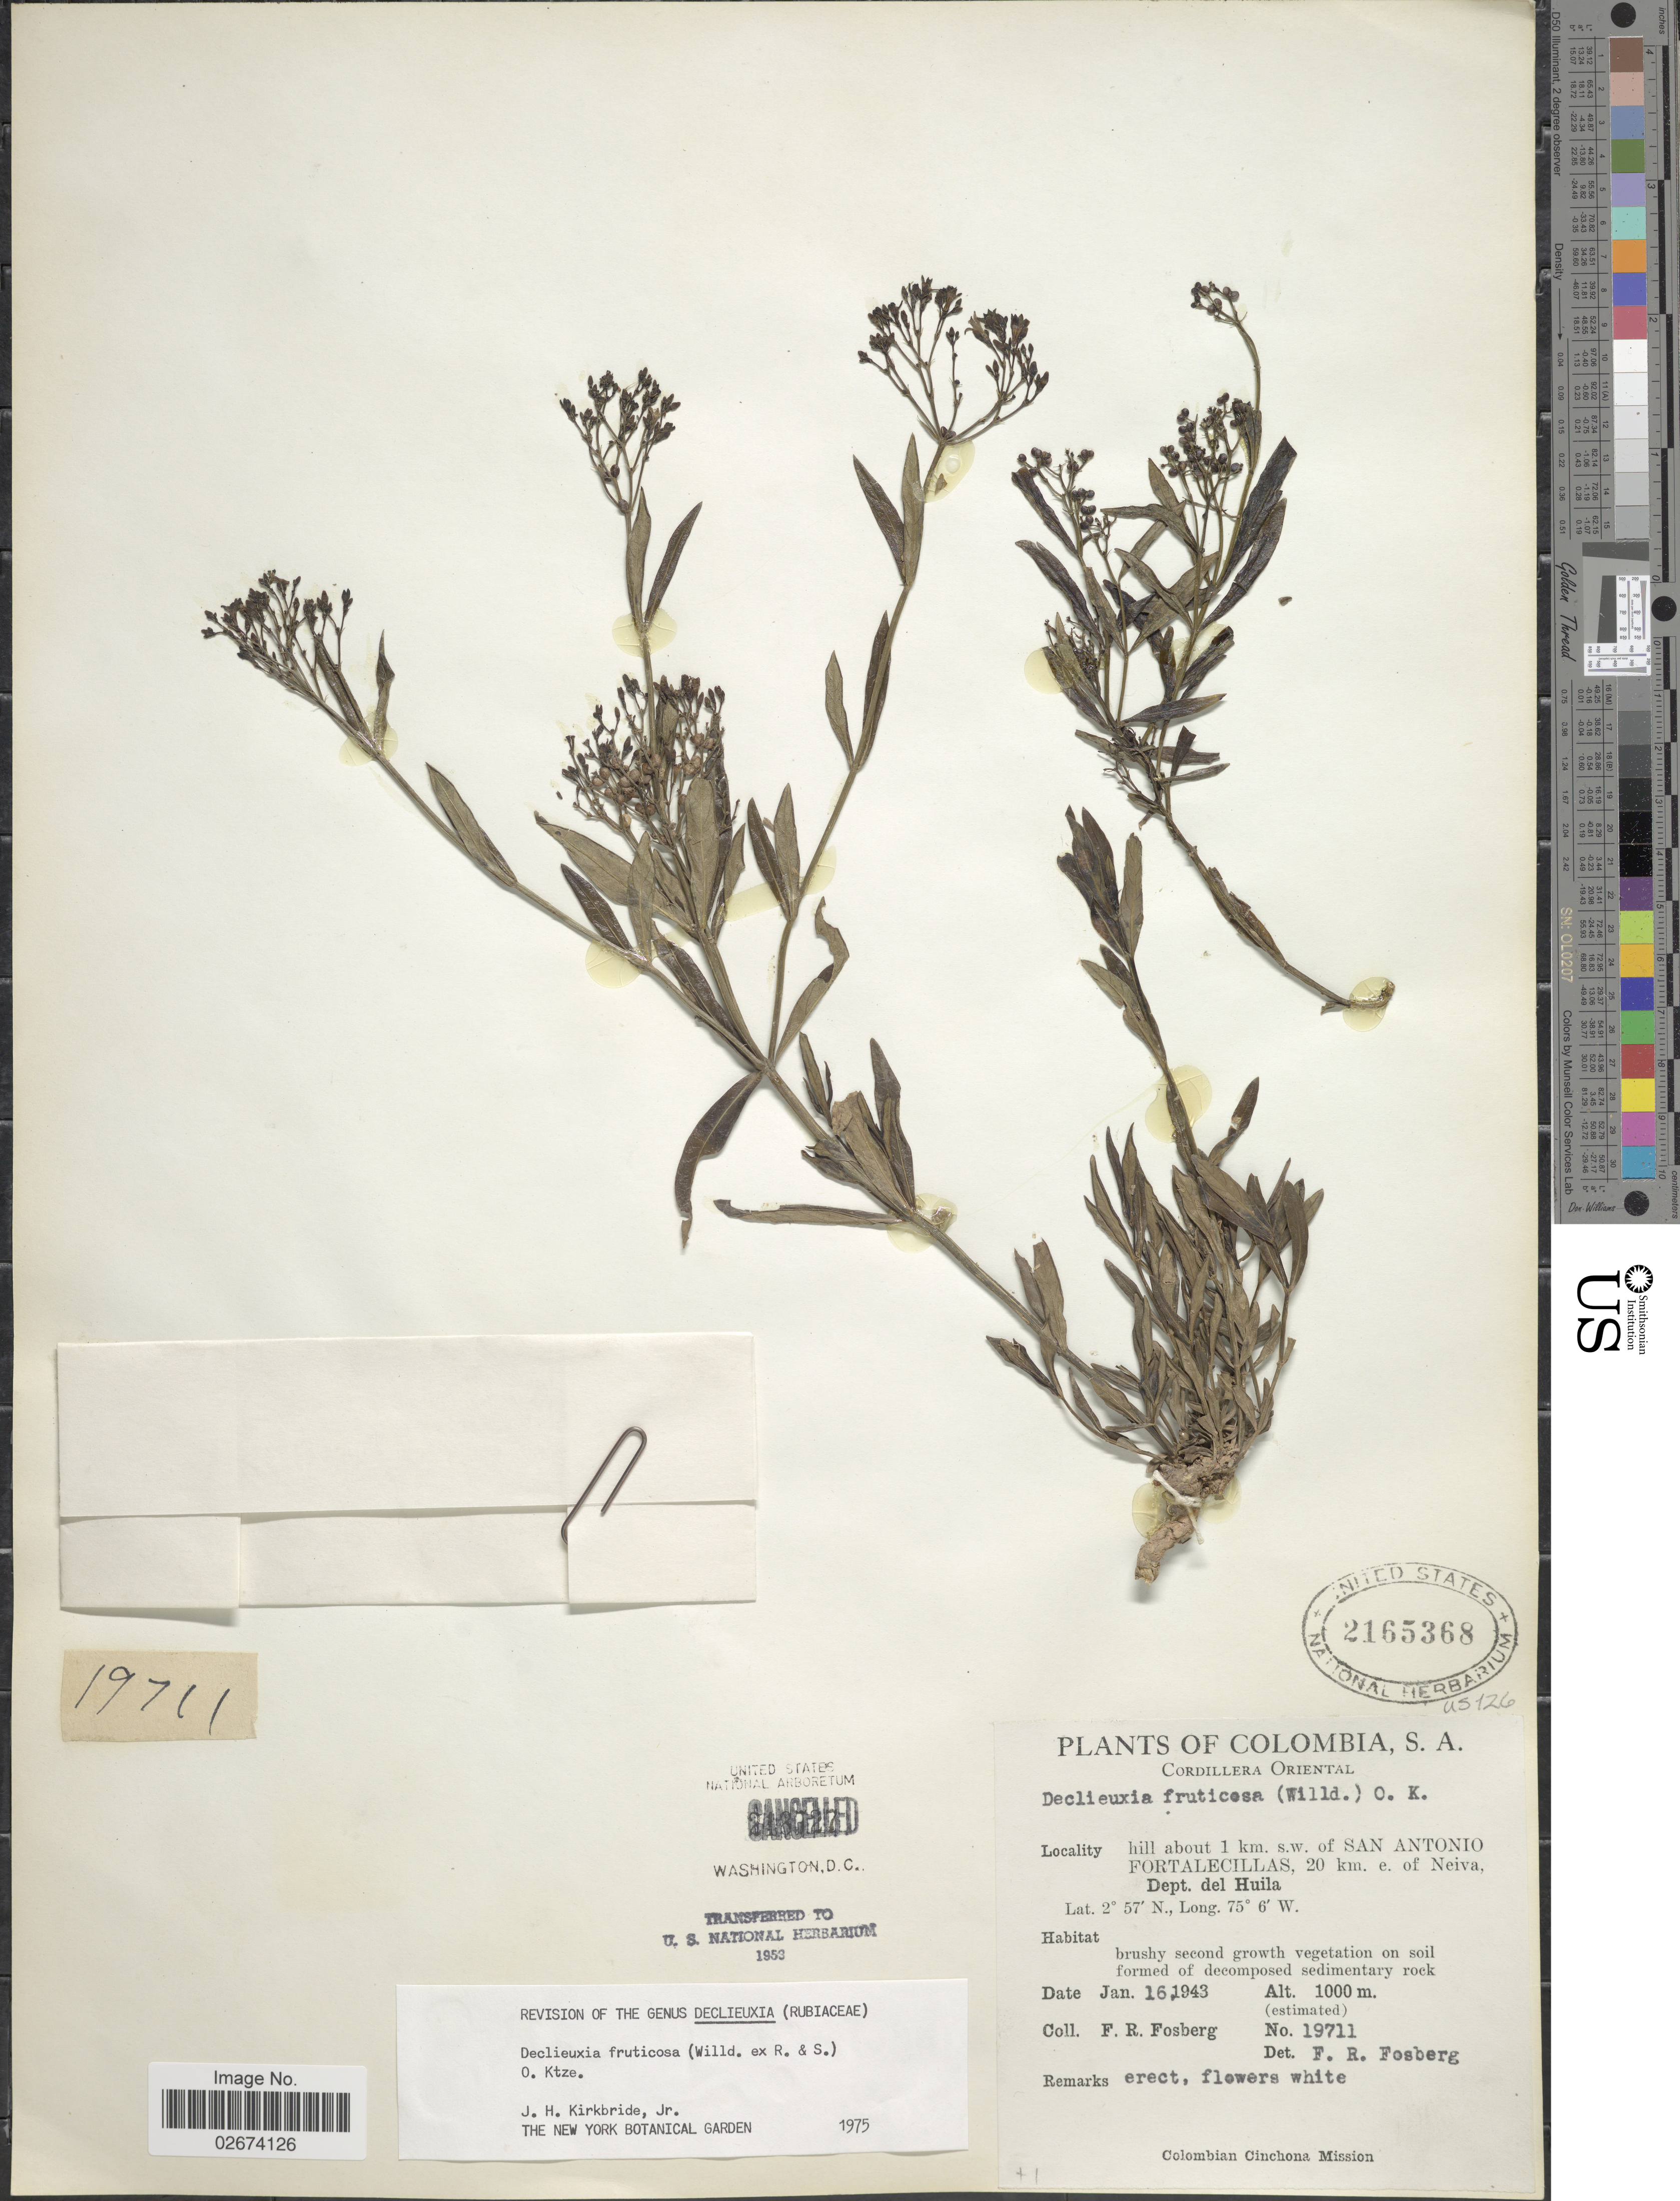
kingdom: Plantae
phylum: Tracheophyta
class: Magnoliopsida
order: Gentianales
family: Rubiaceae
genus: Declieuxia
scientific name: Declieuxia fruticosa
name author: (Willd. ex Roem. & Schult.) Kuntze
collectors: F. R. Fosberg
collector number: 19711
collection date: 1943-01-16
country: Colombia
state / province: Huila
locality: Cordillera Oriental, hill about 1 km s.w. of San Antonio Fortalecillas, 20 km e. of Neiva, Dept. del Huila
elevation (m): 1000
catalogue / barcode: US 2165368